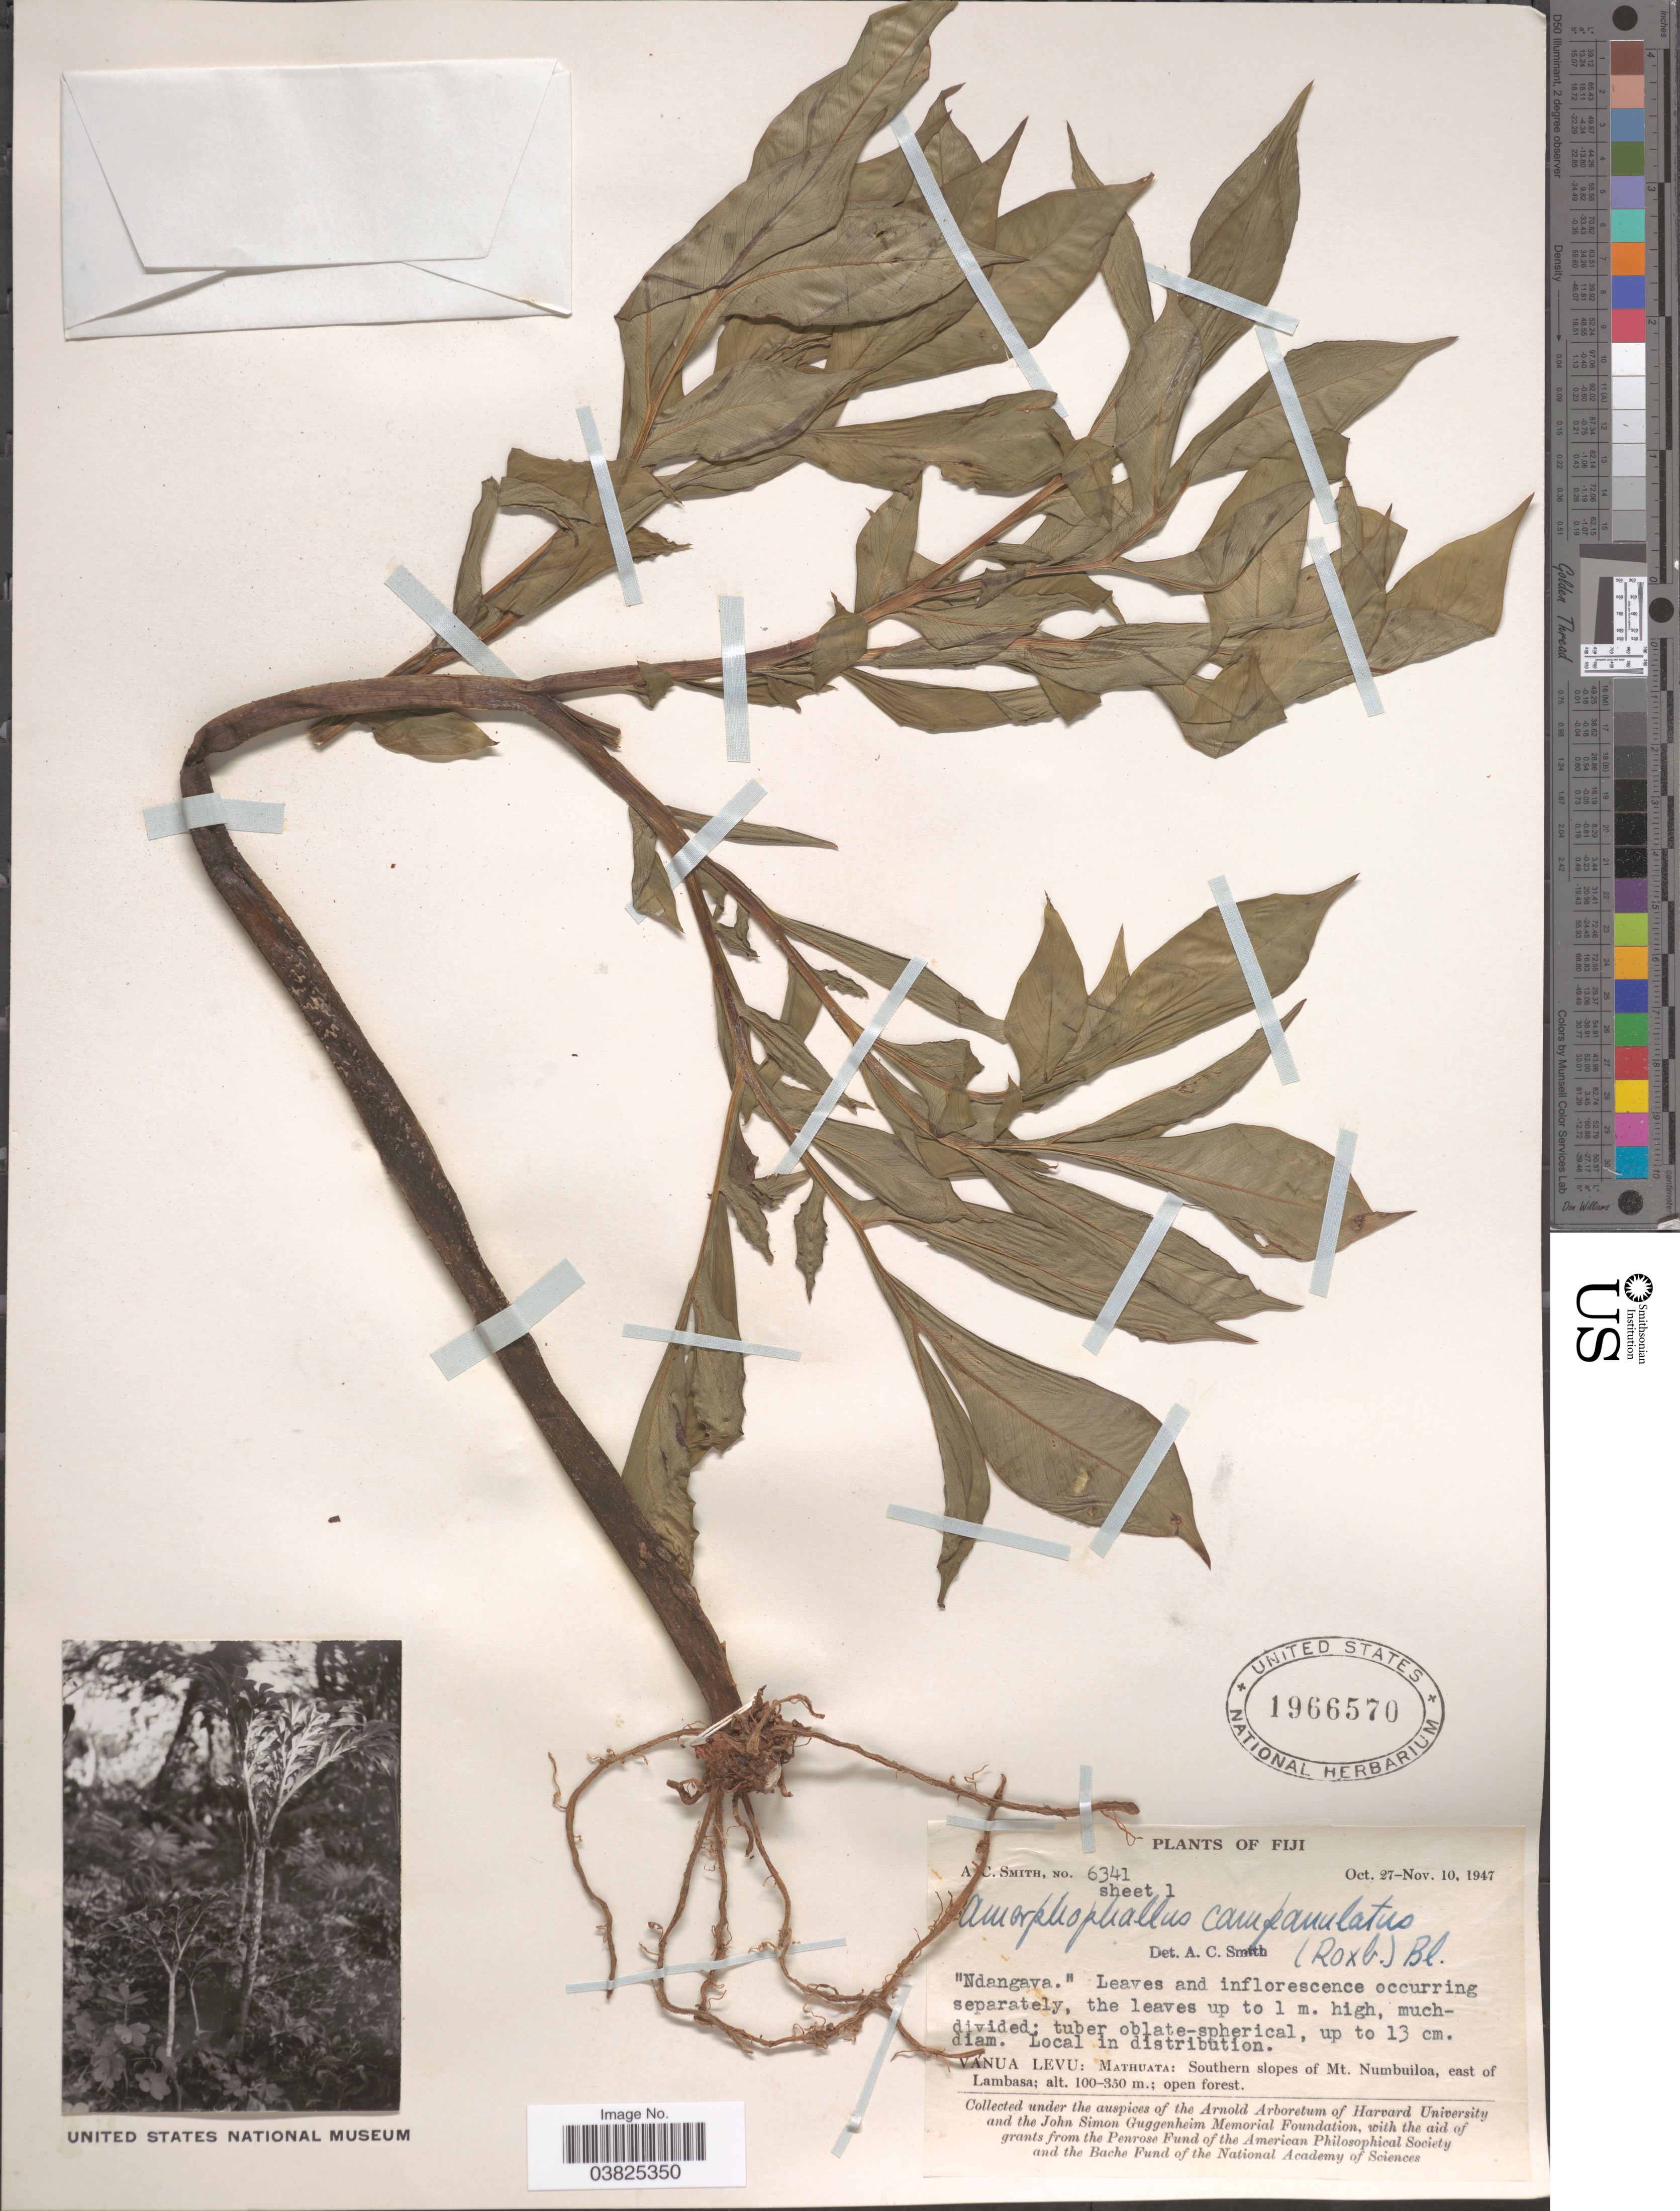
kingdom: Plantae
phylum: Tracheophyta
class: Liliopsida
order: Alismatales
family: Araceae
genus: Amorphophallus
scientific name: Amorphophallus campanulatus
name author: Blume ex Decne.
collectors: A. C. Smith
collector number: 6341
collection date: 1947-10-27/1947-11-10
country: Fiji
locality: Vanua Levu: Mathuata: Southern slopes of Mt. Numbuiloa, east of Lambasa.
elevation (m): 100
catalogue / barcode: US 1966570